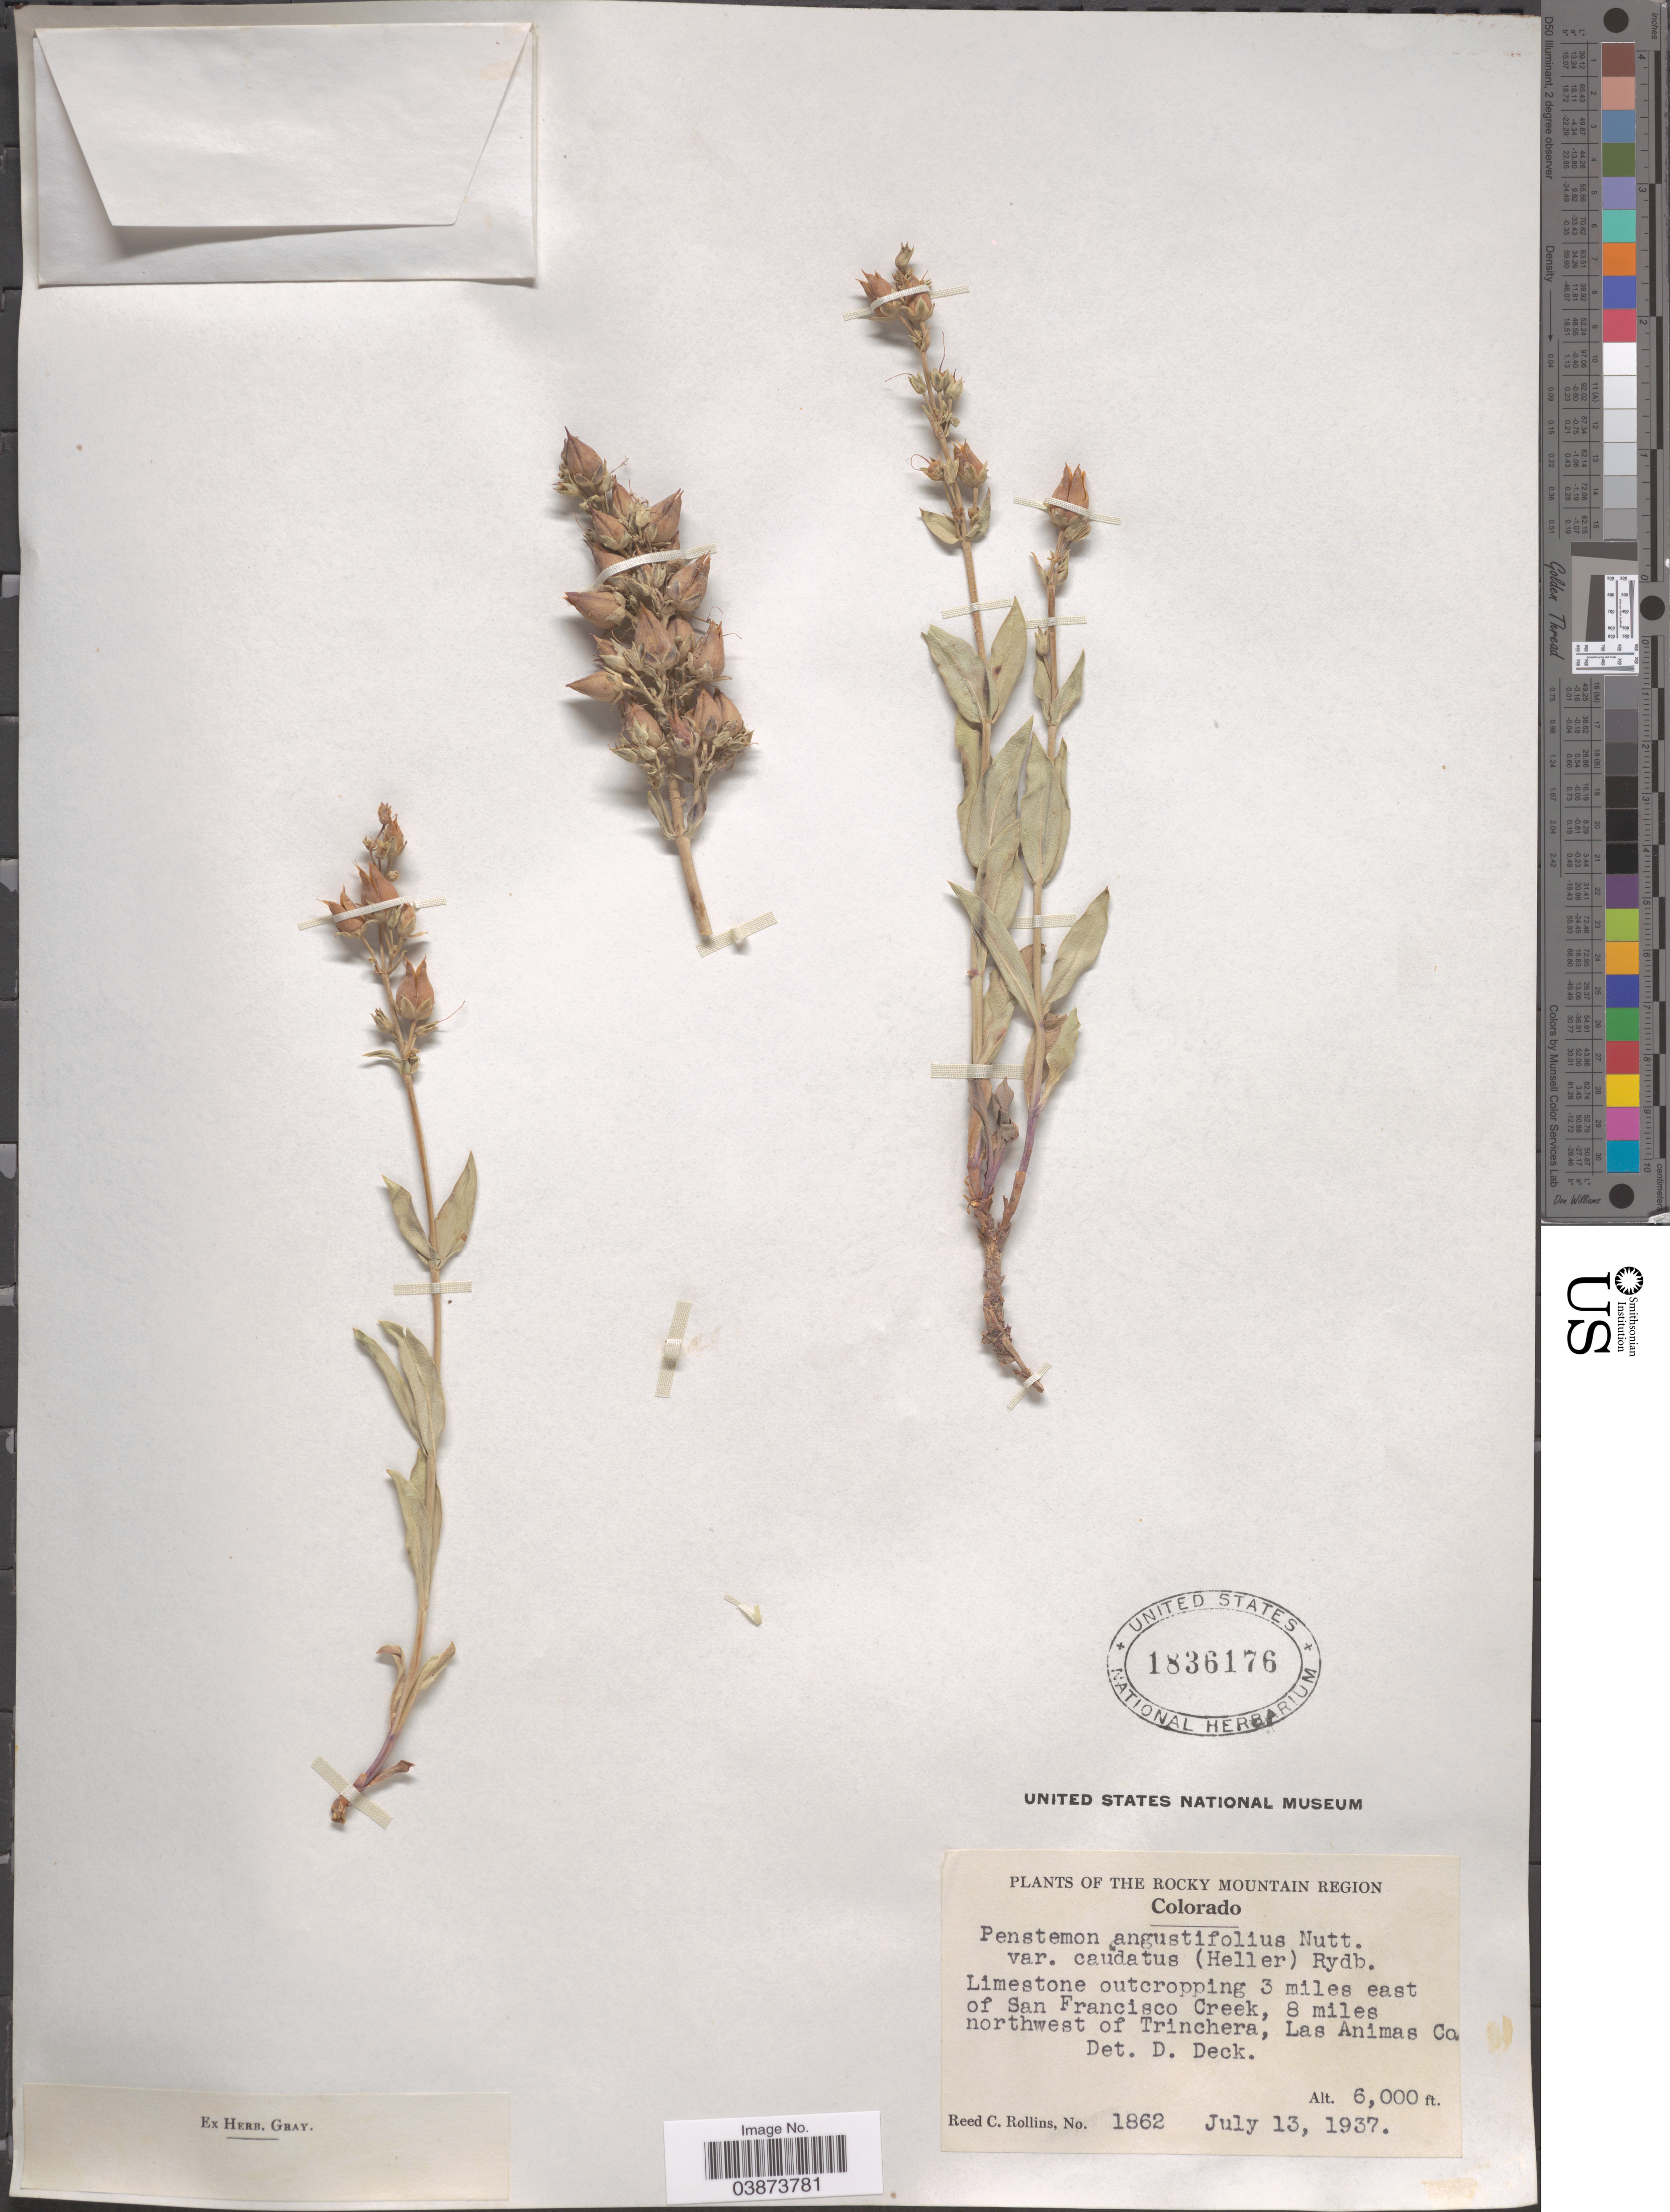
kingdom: Plantae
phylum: Tracheophyta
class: Magnoliopsida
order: Lamiales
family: Plantaginaceae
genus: Penstemon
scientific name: Penstemon caudatus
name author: A. Heller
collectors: R. C. Rollins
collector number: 1862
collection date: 1937-07-13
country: United States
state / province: Colorado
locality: Rocky Mountain Region. Limestone outcropping 3 miles east of San Francisco Creek, 8 miles northwest of Trinchera, Las Animas Co.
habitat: limestone outcropping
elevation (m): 1829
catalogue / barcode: US 1836176